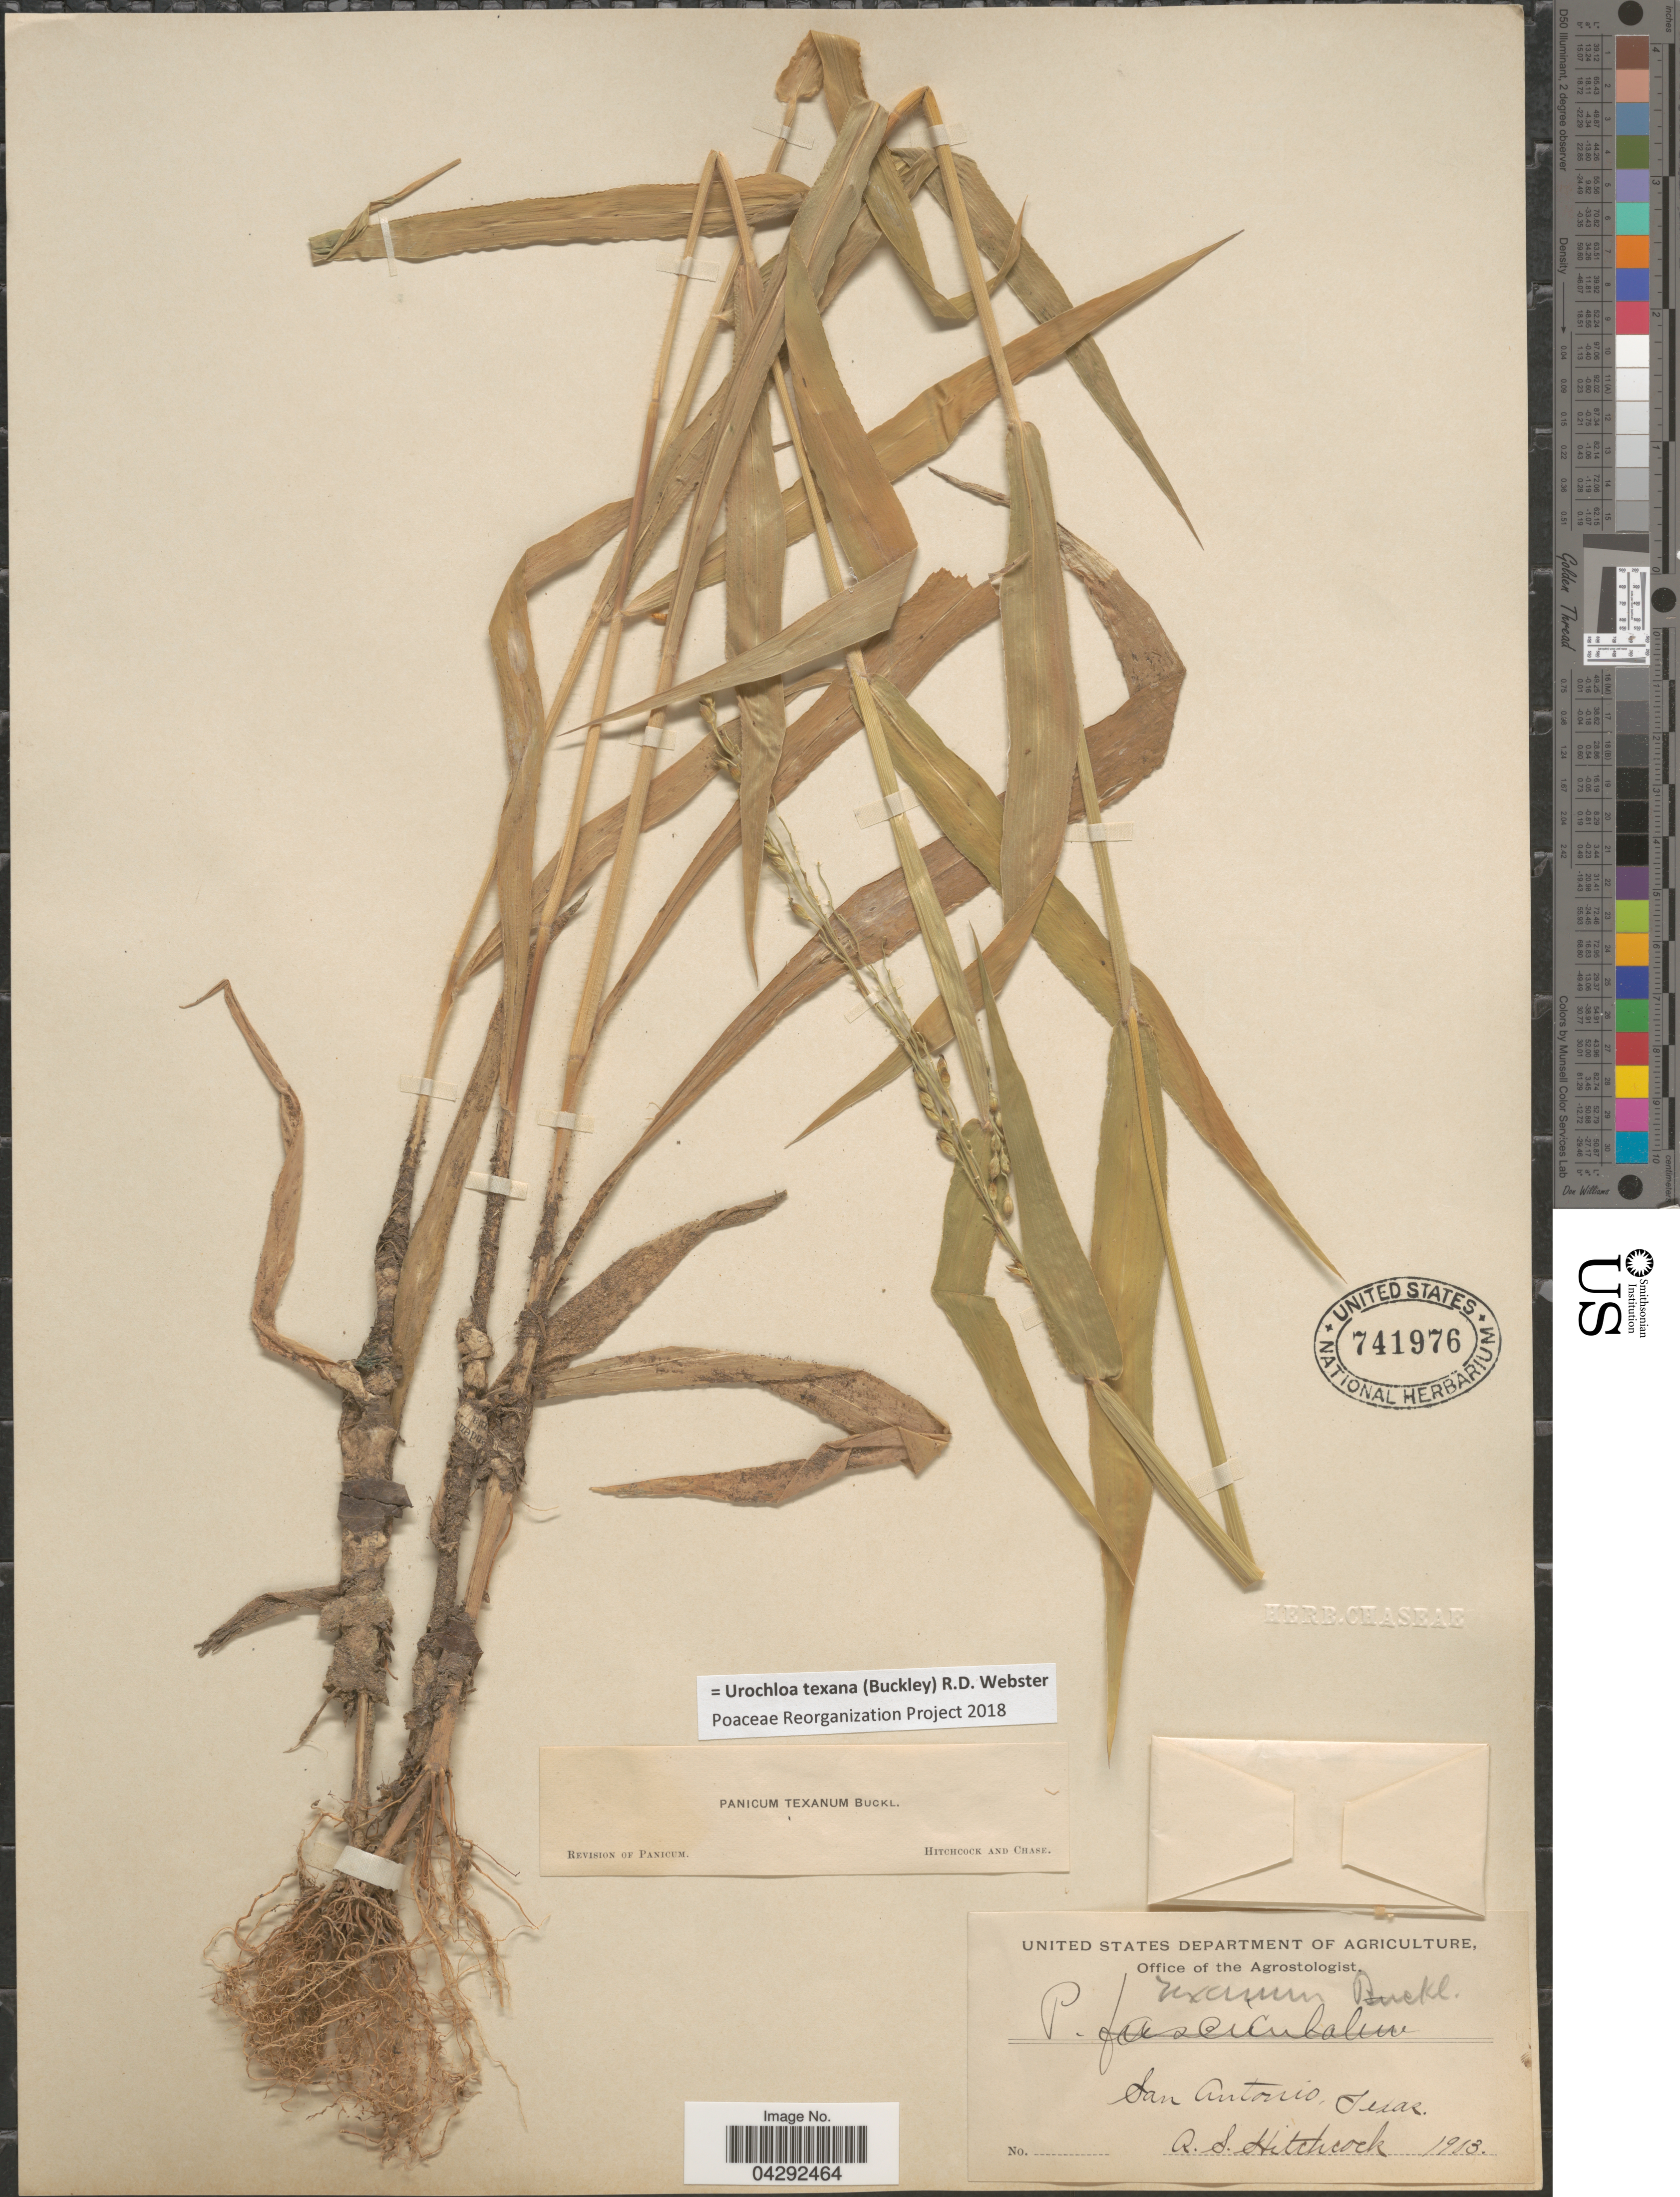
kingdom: Plantae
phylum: Tracheophyta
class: Liliopsida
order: Poales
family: Poaceae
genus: Urochloa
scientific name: Urochloa texana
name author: (Buckley) R.D. Webster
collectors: A. S. Hitchcock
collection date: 1903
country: United States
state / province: Texas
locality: San Antonio.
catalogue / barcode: US 741976